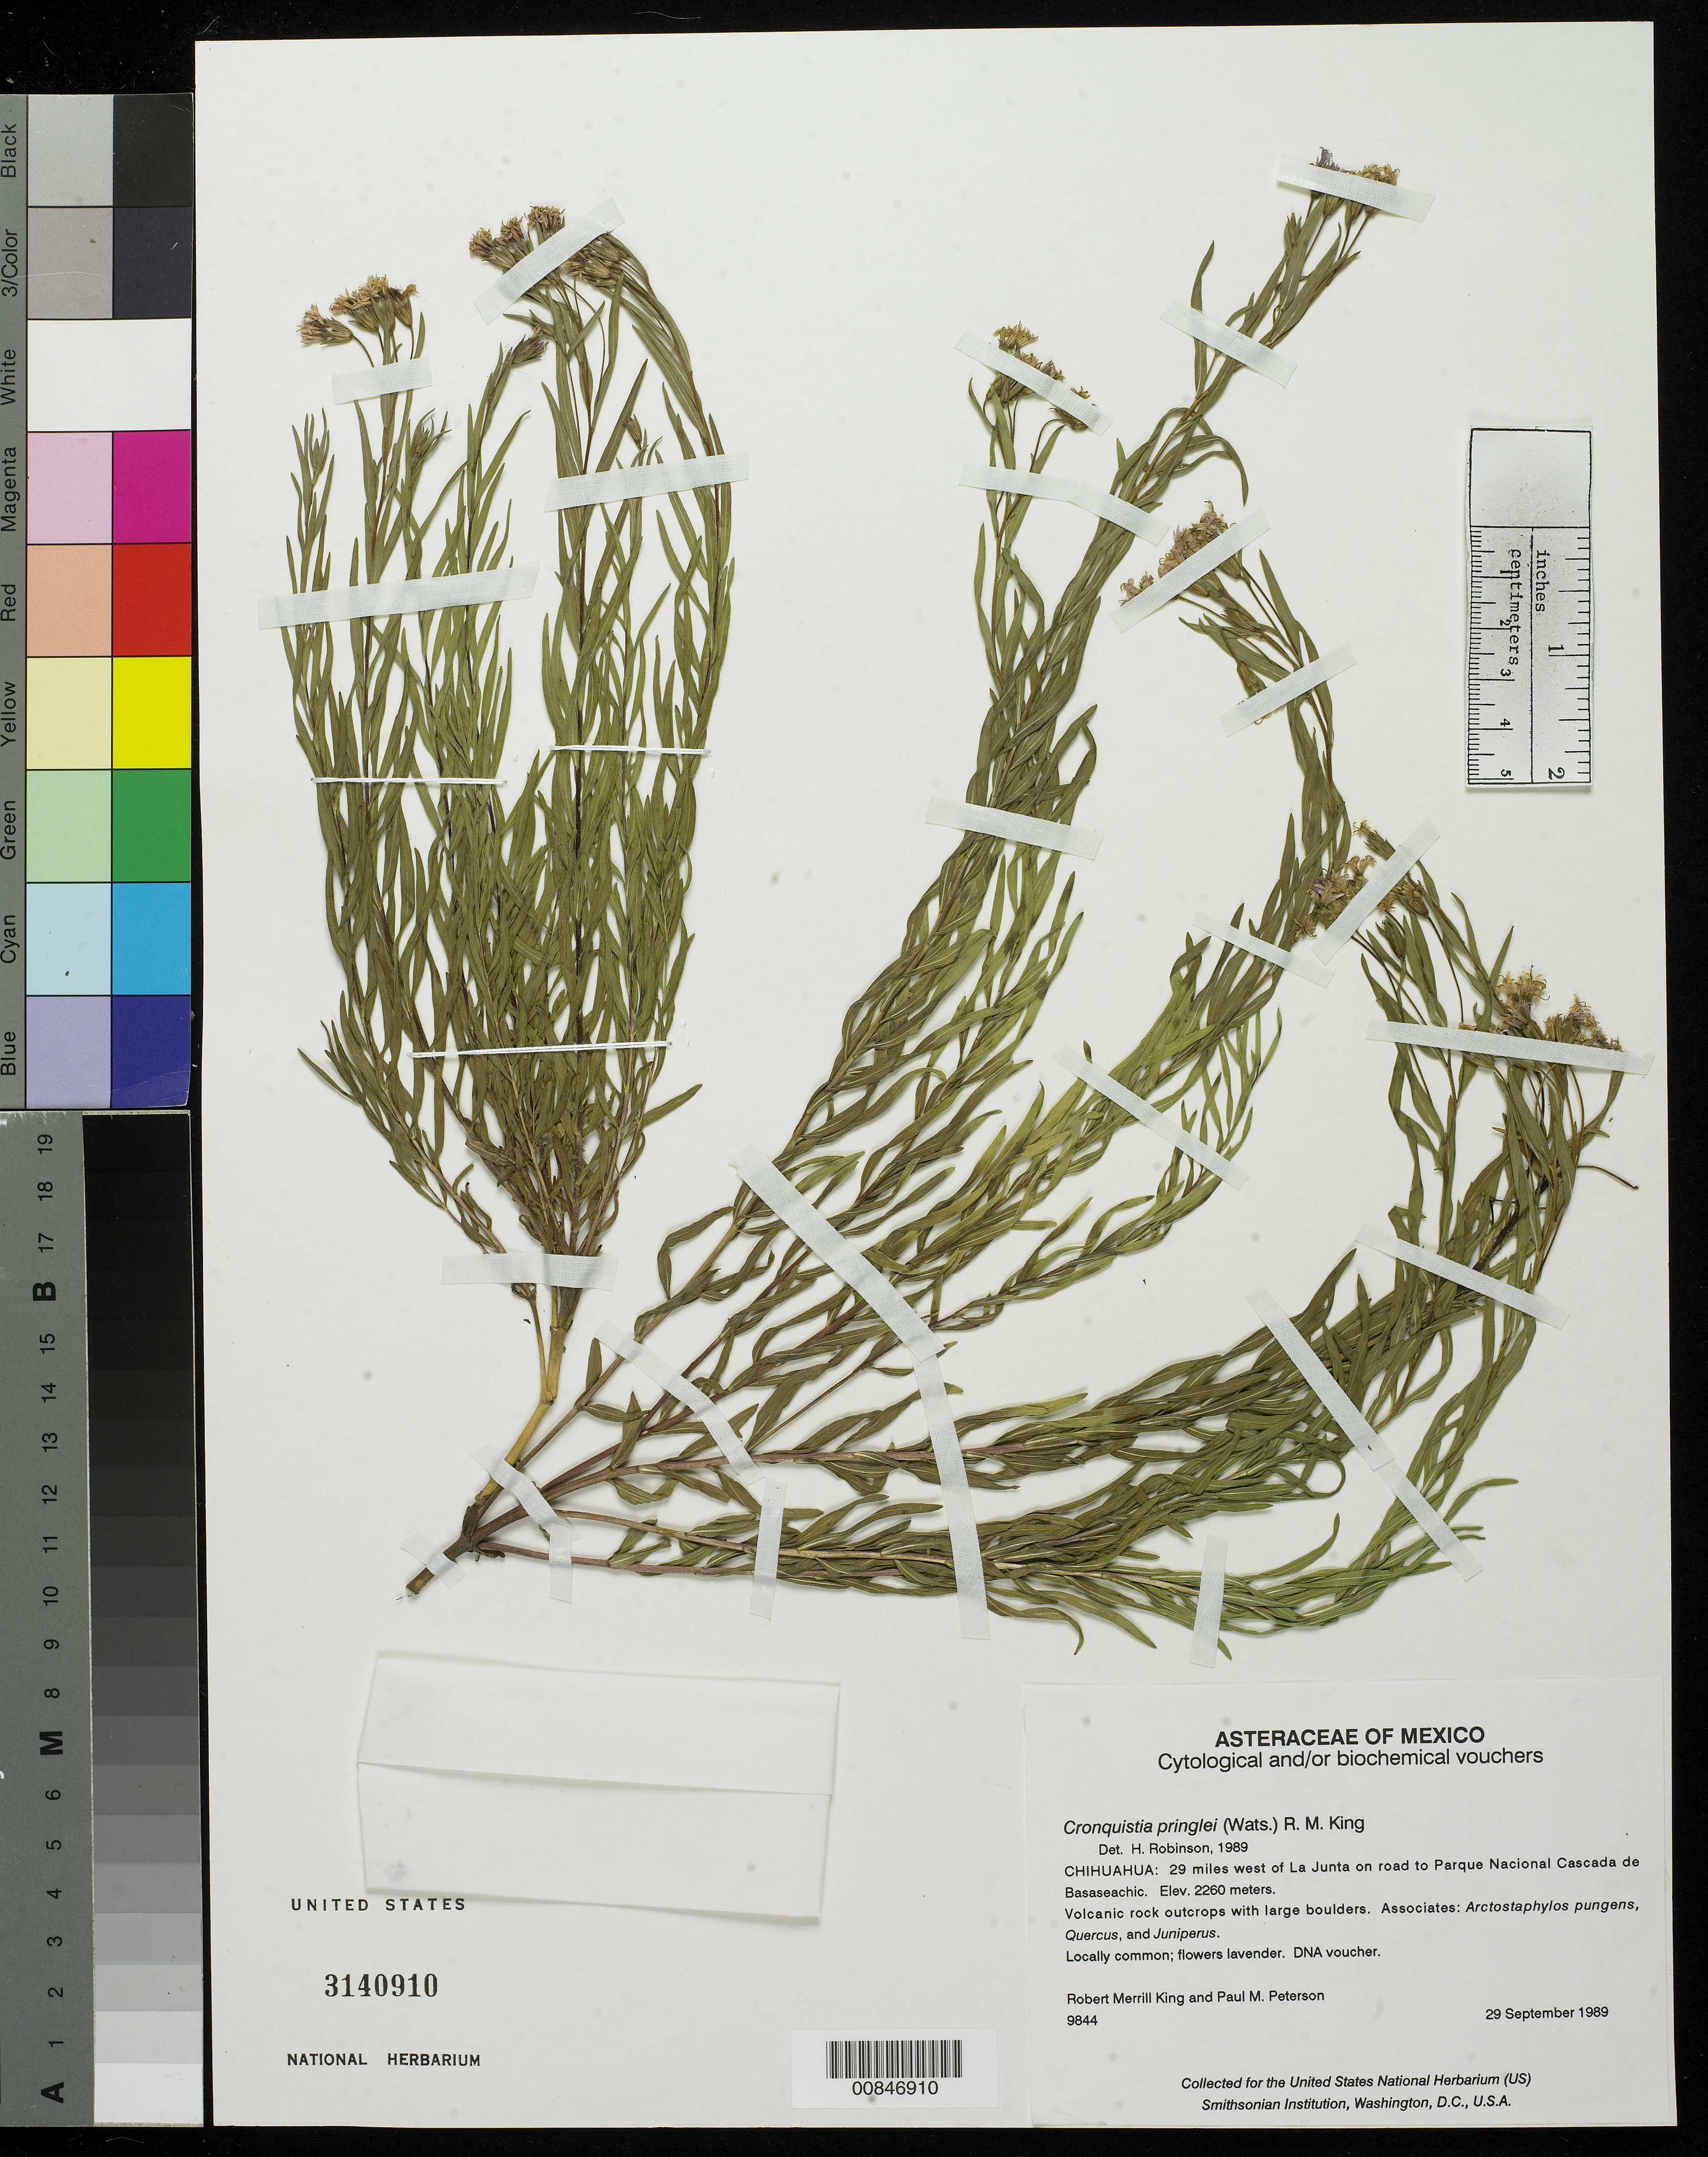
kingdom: Plantae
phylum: Tracheophyta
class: Magnoliopsida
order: Asterales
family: Asteraceae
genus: Cronquistia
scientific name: Cronquistia pringlei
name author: (S. Watson) R.M. King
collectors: R. M. King & P. M. Peterson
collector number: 9844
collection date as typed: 29 Sep 1989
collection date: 1989-09-29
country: Mexico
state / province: Chihuahua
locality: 29 miles west of La Junta on road to Parque Nacional Cascada de Basaseachic.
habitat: Volcanic rock outcrops with large boulders. Associates: Arctostaphylos pungens, Quercus, and Juniperus.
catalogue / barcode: US 3140910